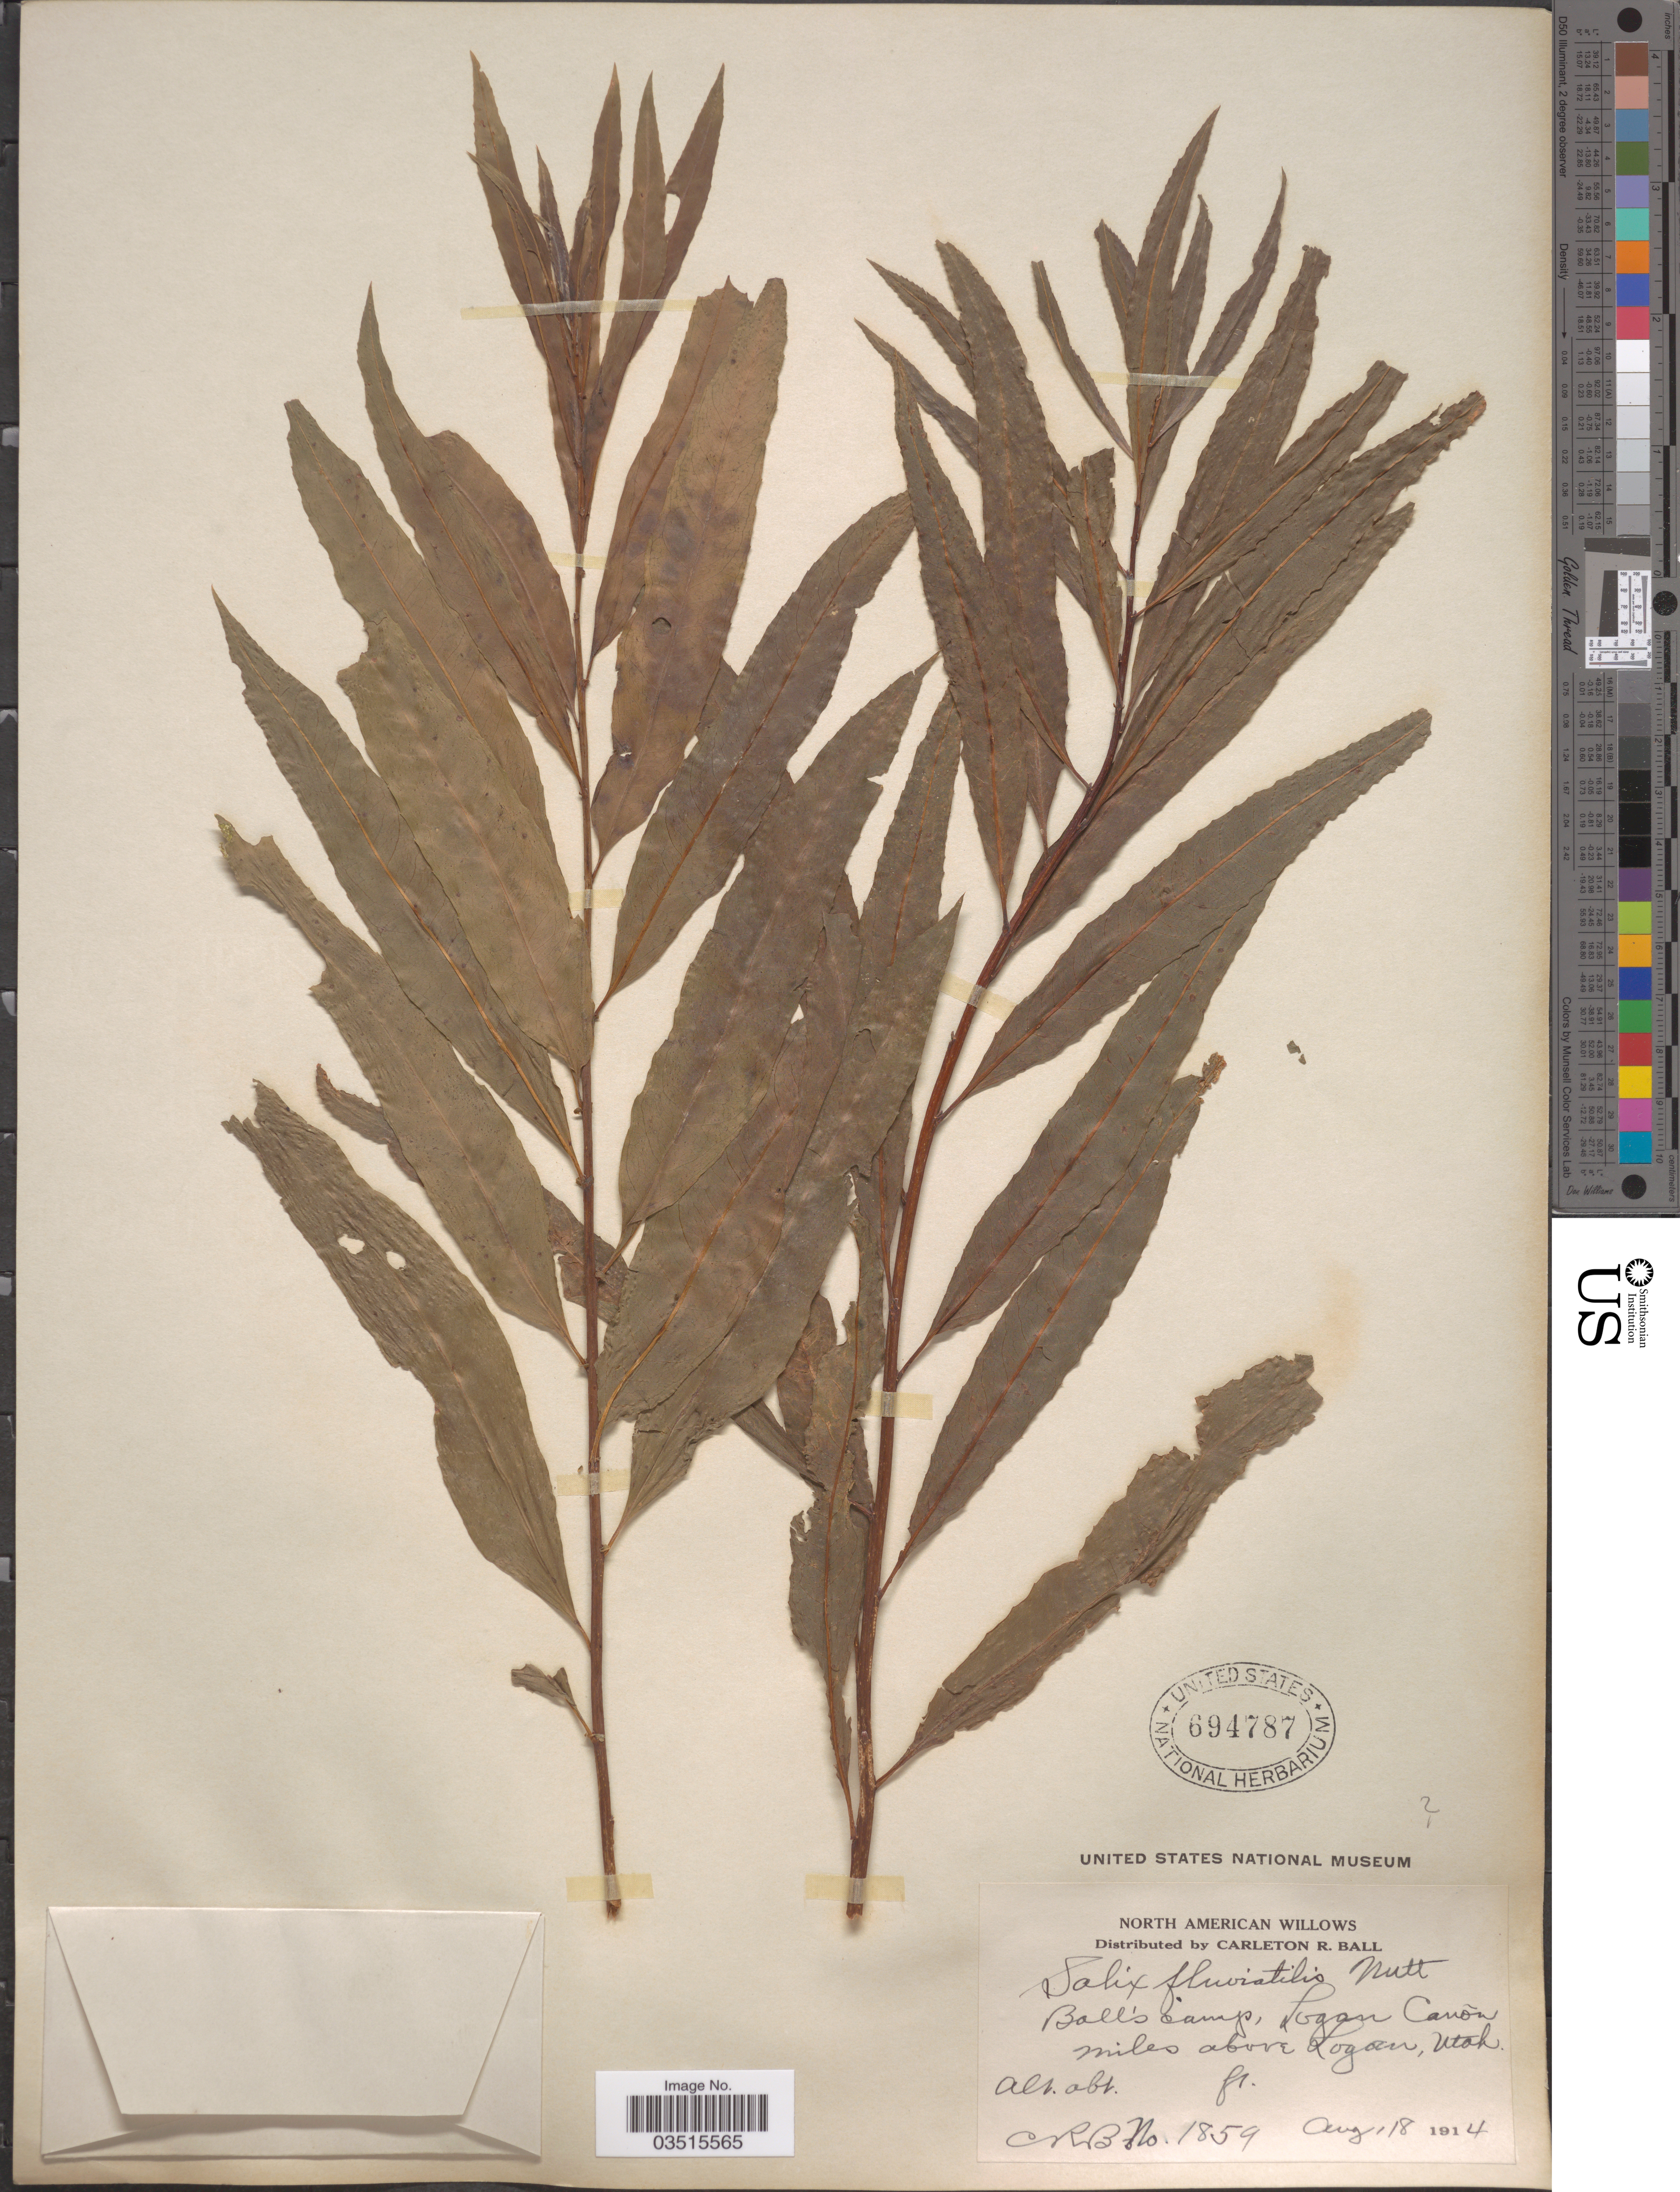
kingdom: Plantae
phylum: Tracheophyta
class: Magnoliopsida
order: Malpighiales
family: Salicaceae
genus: Salix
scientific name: Salix melanopsis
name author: Nutt.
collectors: C. R. Ball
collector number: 1859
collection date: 1914-10-18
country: United States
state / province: Utah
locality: Ball's camp, Logan Cañon miles abvoe Logan.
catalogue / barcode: US 694787